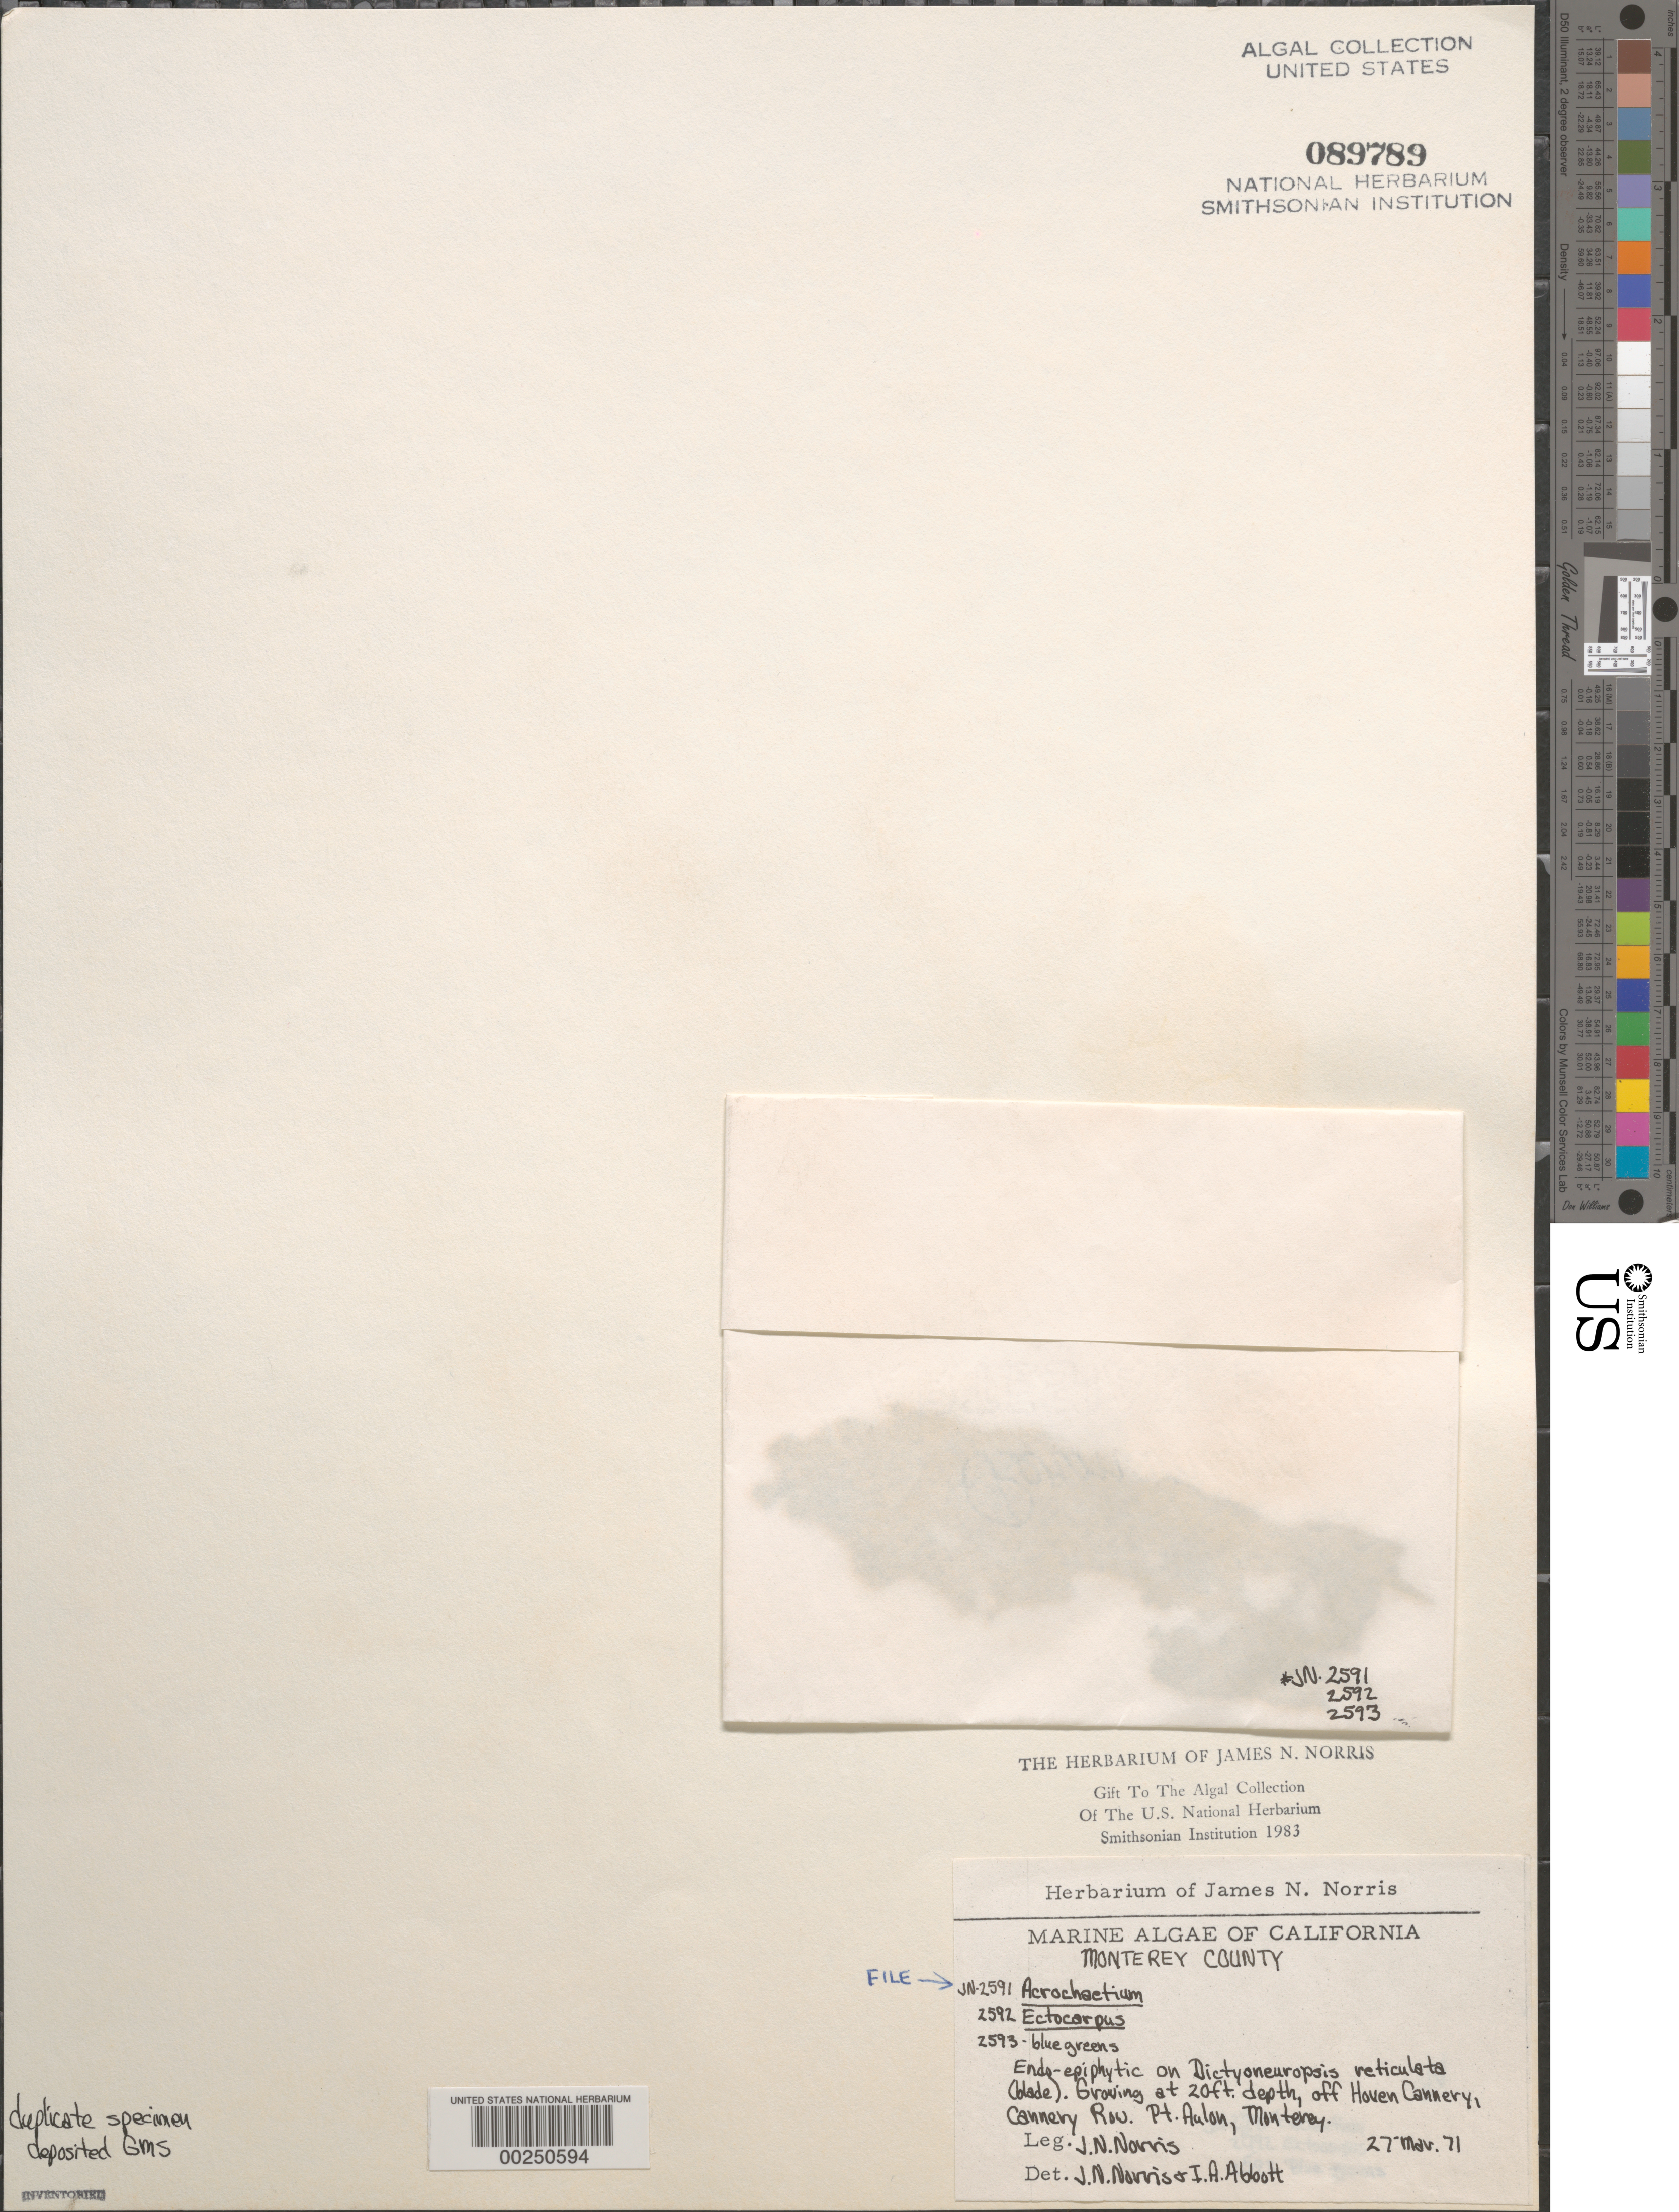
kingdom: Plantae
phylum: Rhodophyta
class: Florideophyceae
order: Acrochaetiales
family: Acrochaetiaceae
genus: Acrochaetium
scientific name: Acrochaetium sp.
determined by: Norris, J. N.; Abbott, I. A.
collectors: J. N. Norris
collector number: JN-2591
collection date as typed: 27 Mar 1971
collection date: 1971-03-27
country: United States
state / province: California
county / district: Monterey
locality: Cannery Row, Point Aulon, Monterey, off Hovden Cannery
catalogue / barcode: US 89789